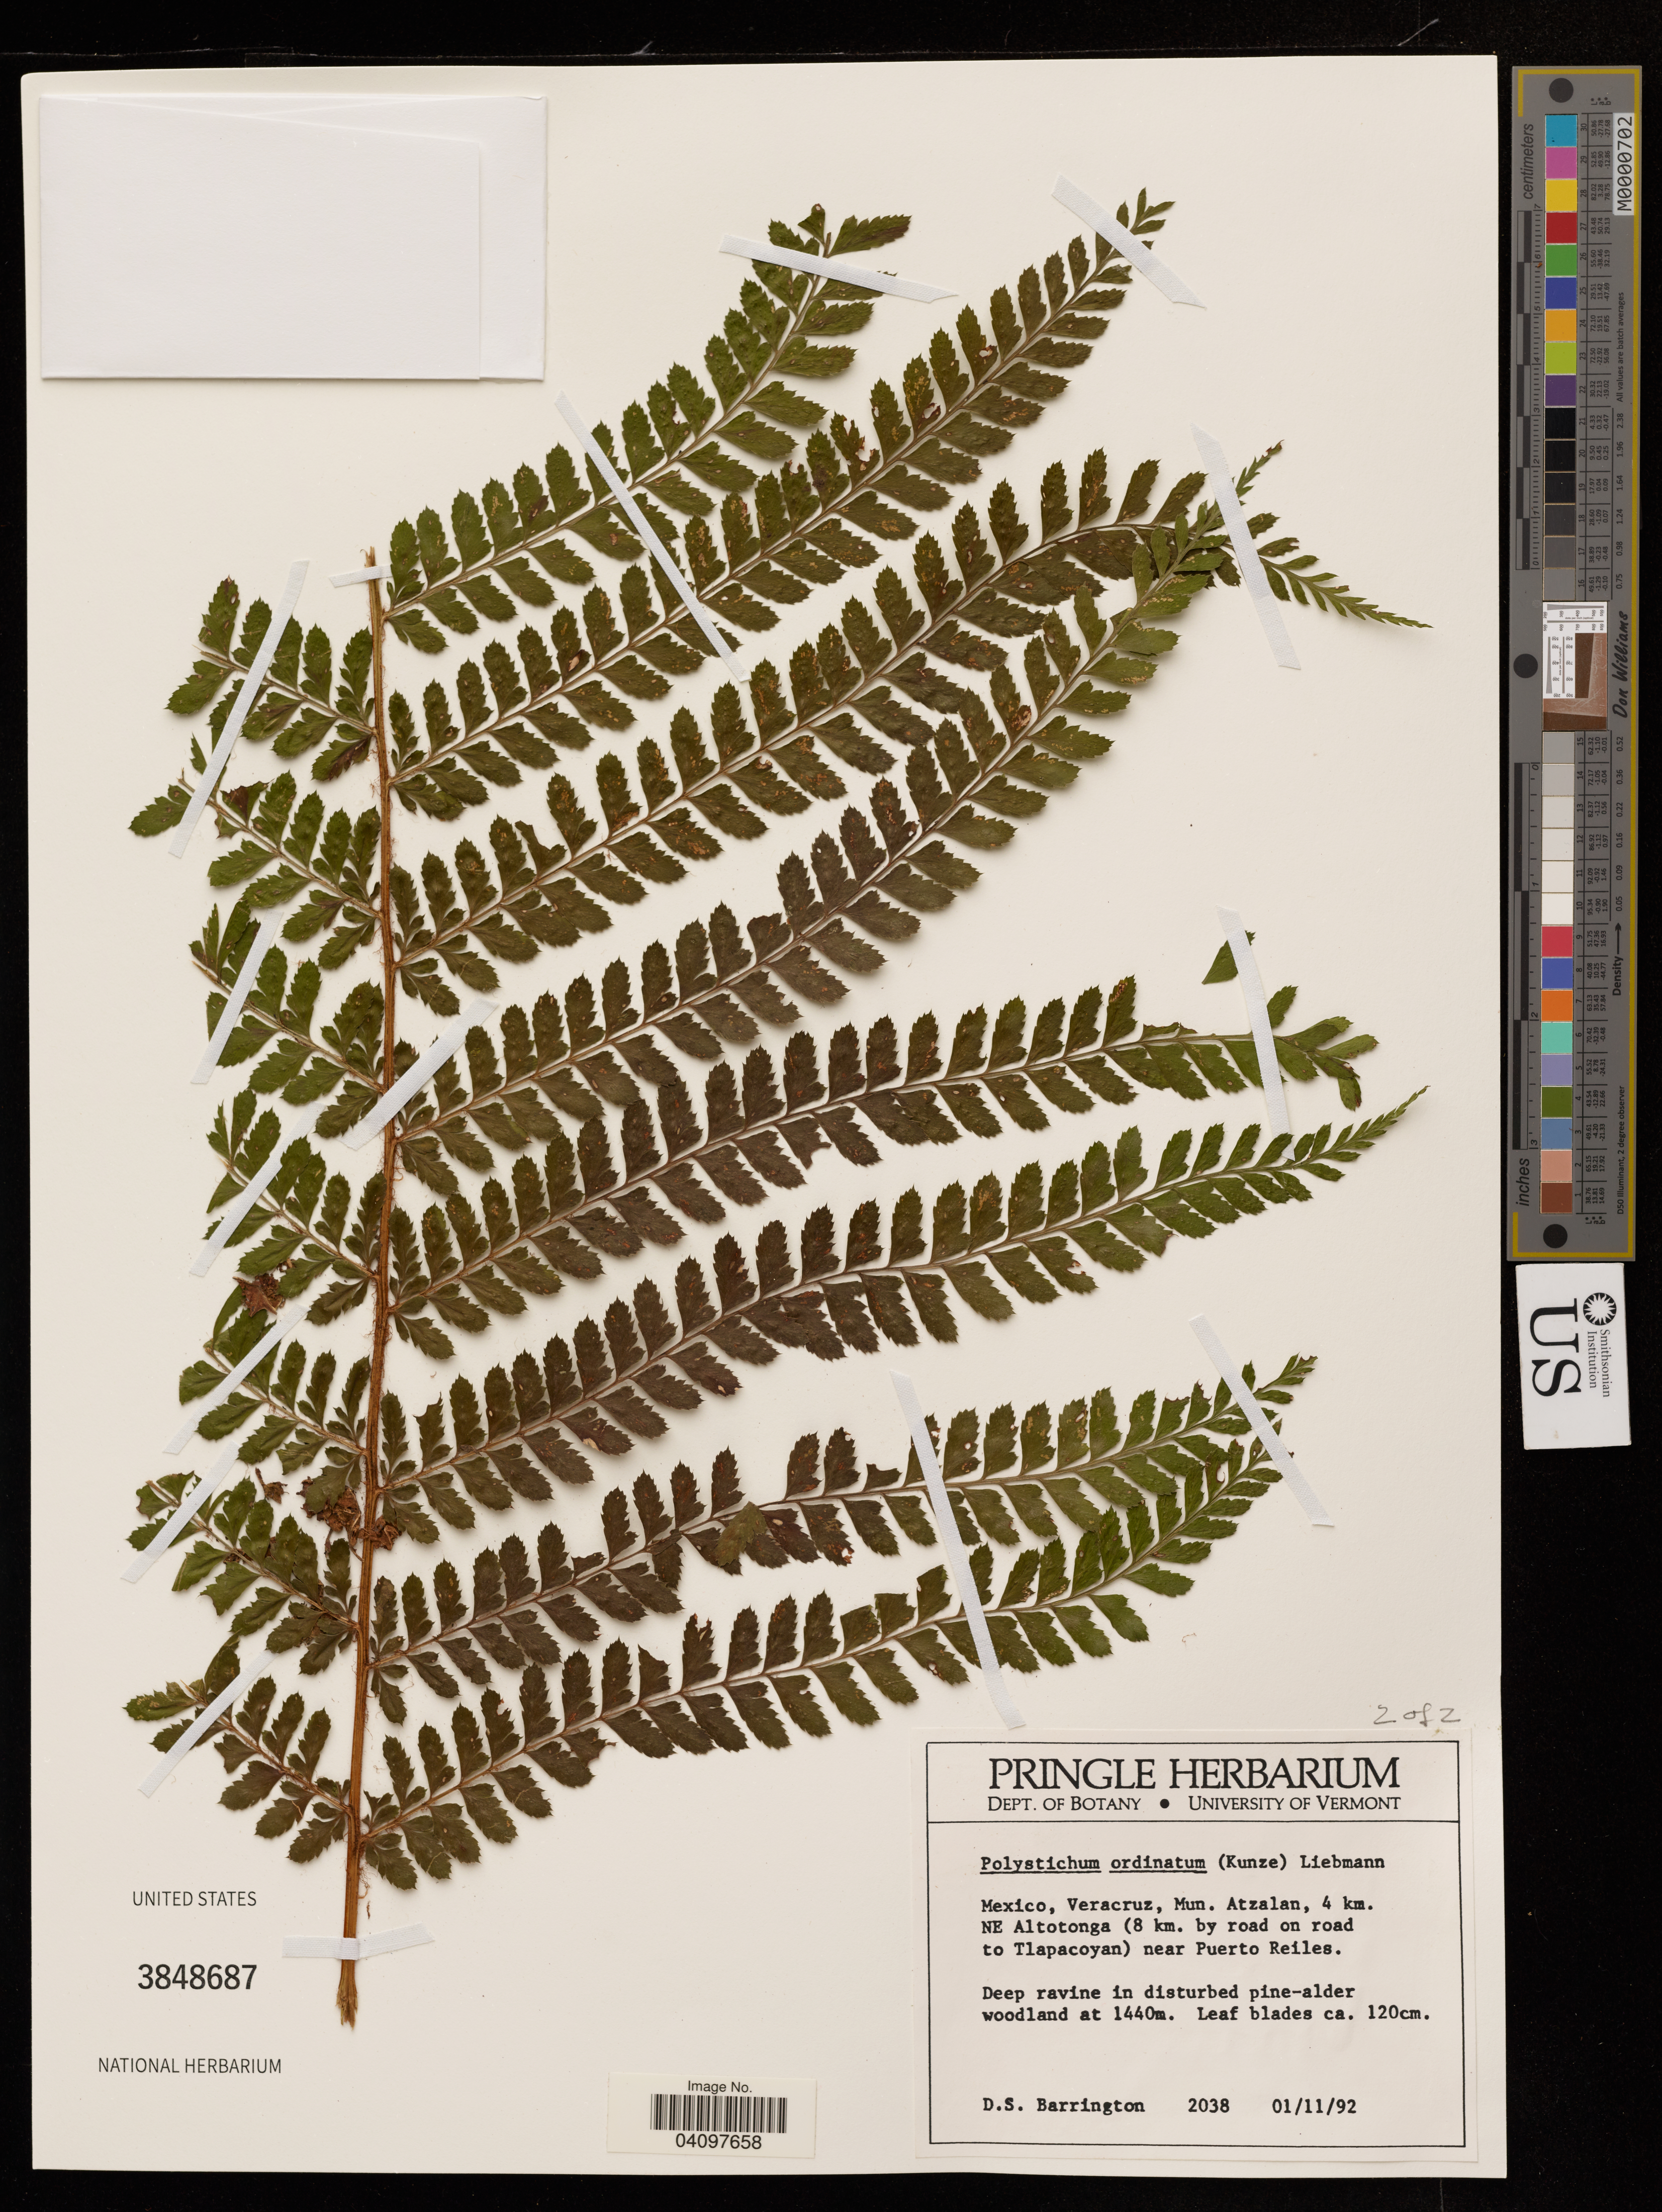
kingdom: Plantae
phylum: Tracheophyta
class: Polypodiopsida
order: Polypodiales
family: Dryopteridaceae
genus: Polystichum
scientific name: Polystichum ordinatum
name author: (Kunze) Liebm.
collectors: D. S. Barrington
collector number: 2038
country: Mexico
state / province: Veracruz Llave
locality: Mun. Atzalan, 4 km. NE Altotonga (8 km. by road on road to Tlapacoyan) near Puerto Reiles.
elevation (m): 1440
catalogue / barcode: US 3848687